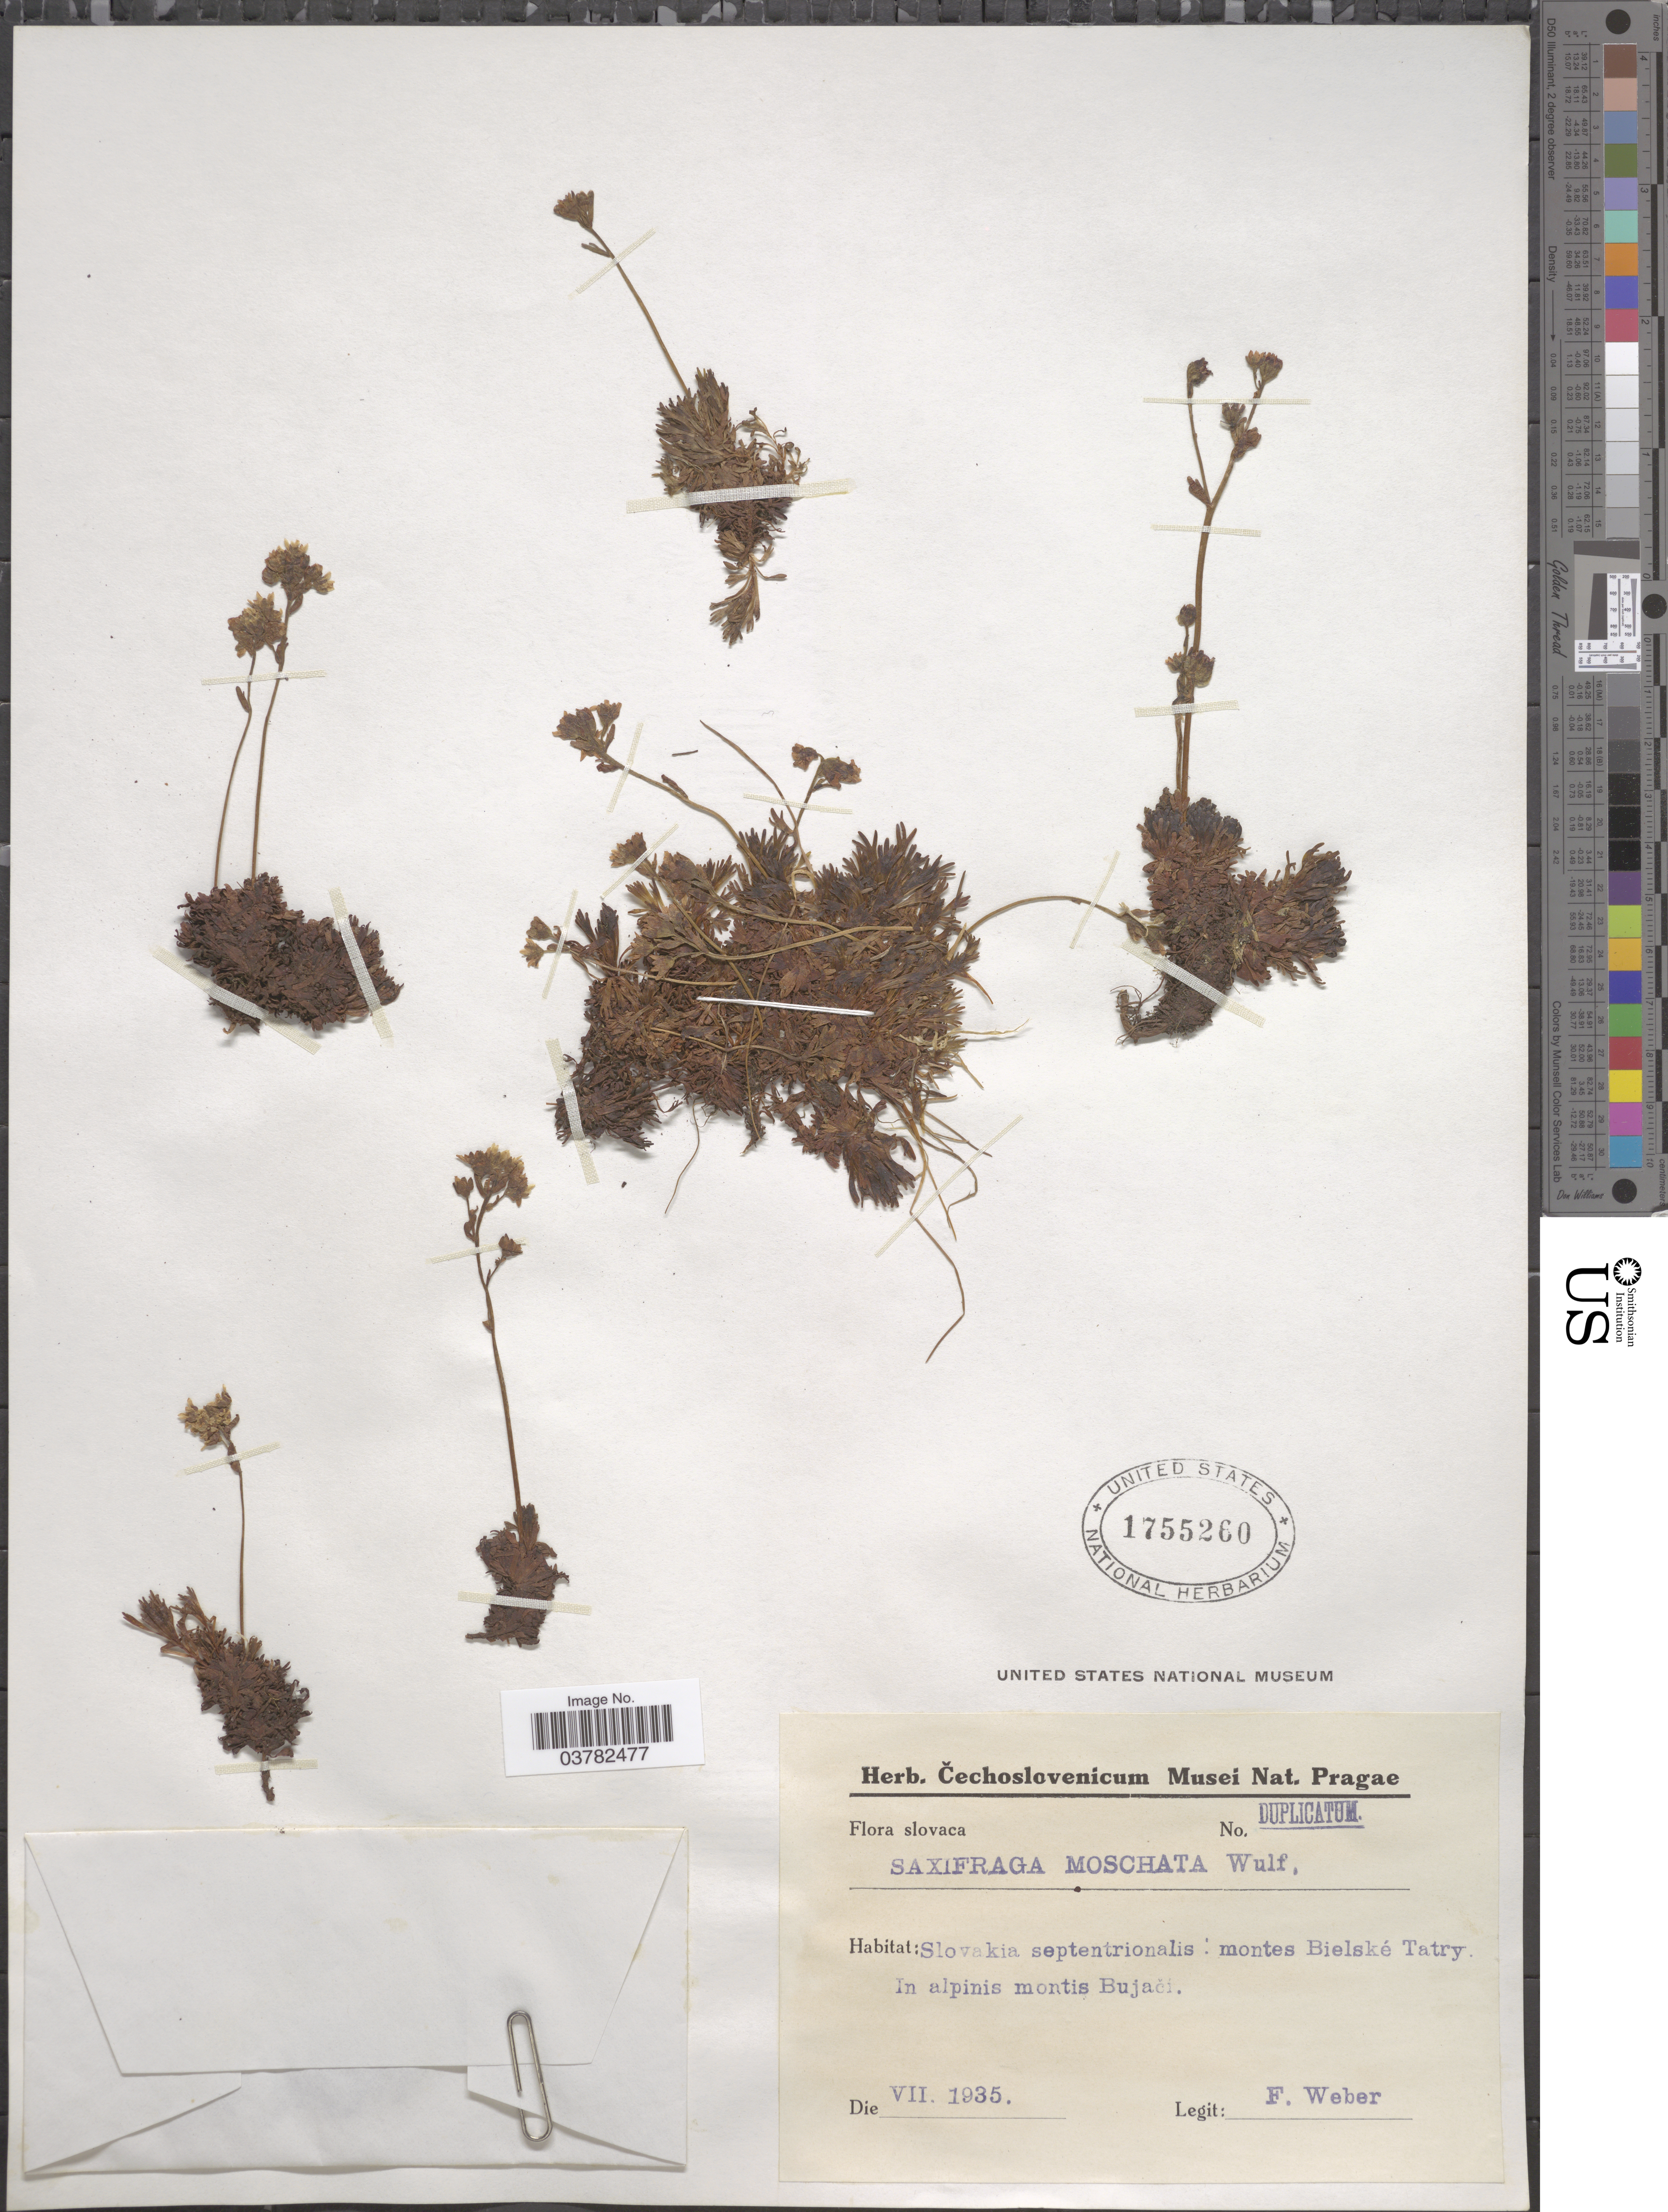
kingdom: Plantae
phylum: Tracheophyta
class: Magnoliopsida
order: Saxifragales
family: Saxifragaceae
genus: Saxifraga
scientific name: Saxifraga moschata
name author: Wulfen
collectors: F. Weber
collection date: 1935-07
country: Slovakia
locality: Slovaca. Slovakia septentrionalis: montes Bielské Tatry. In alpinis montis Bujači.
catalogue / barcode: US 1755260